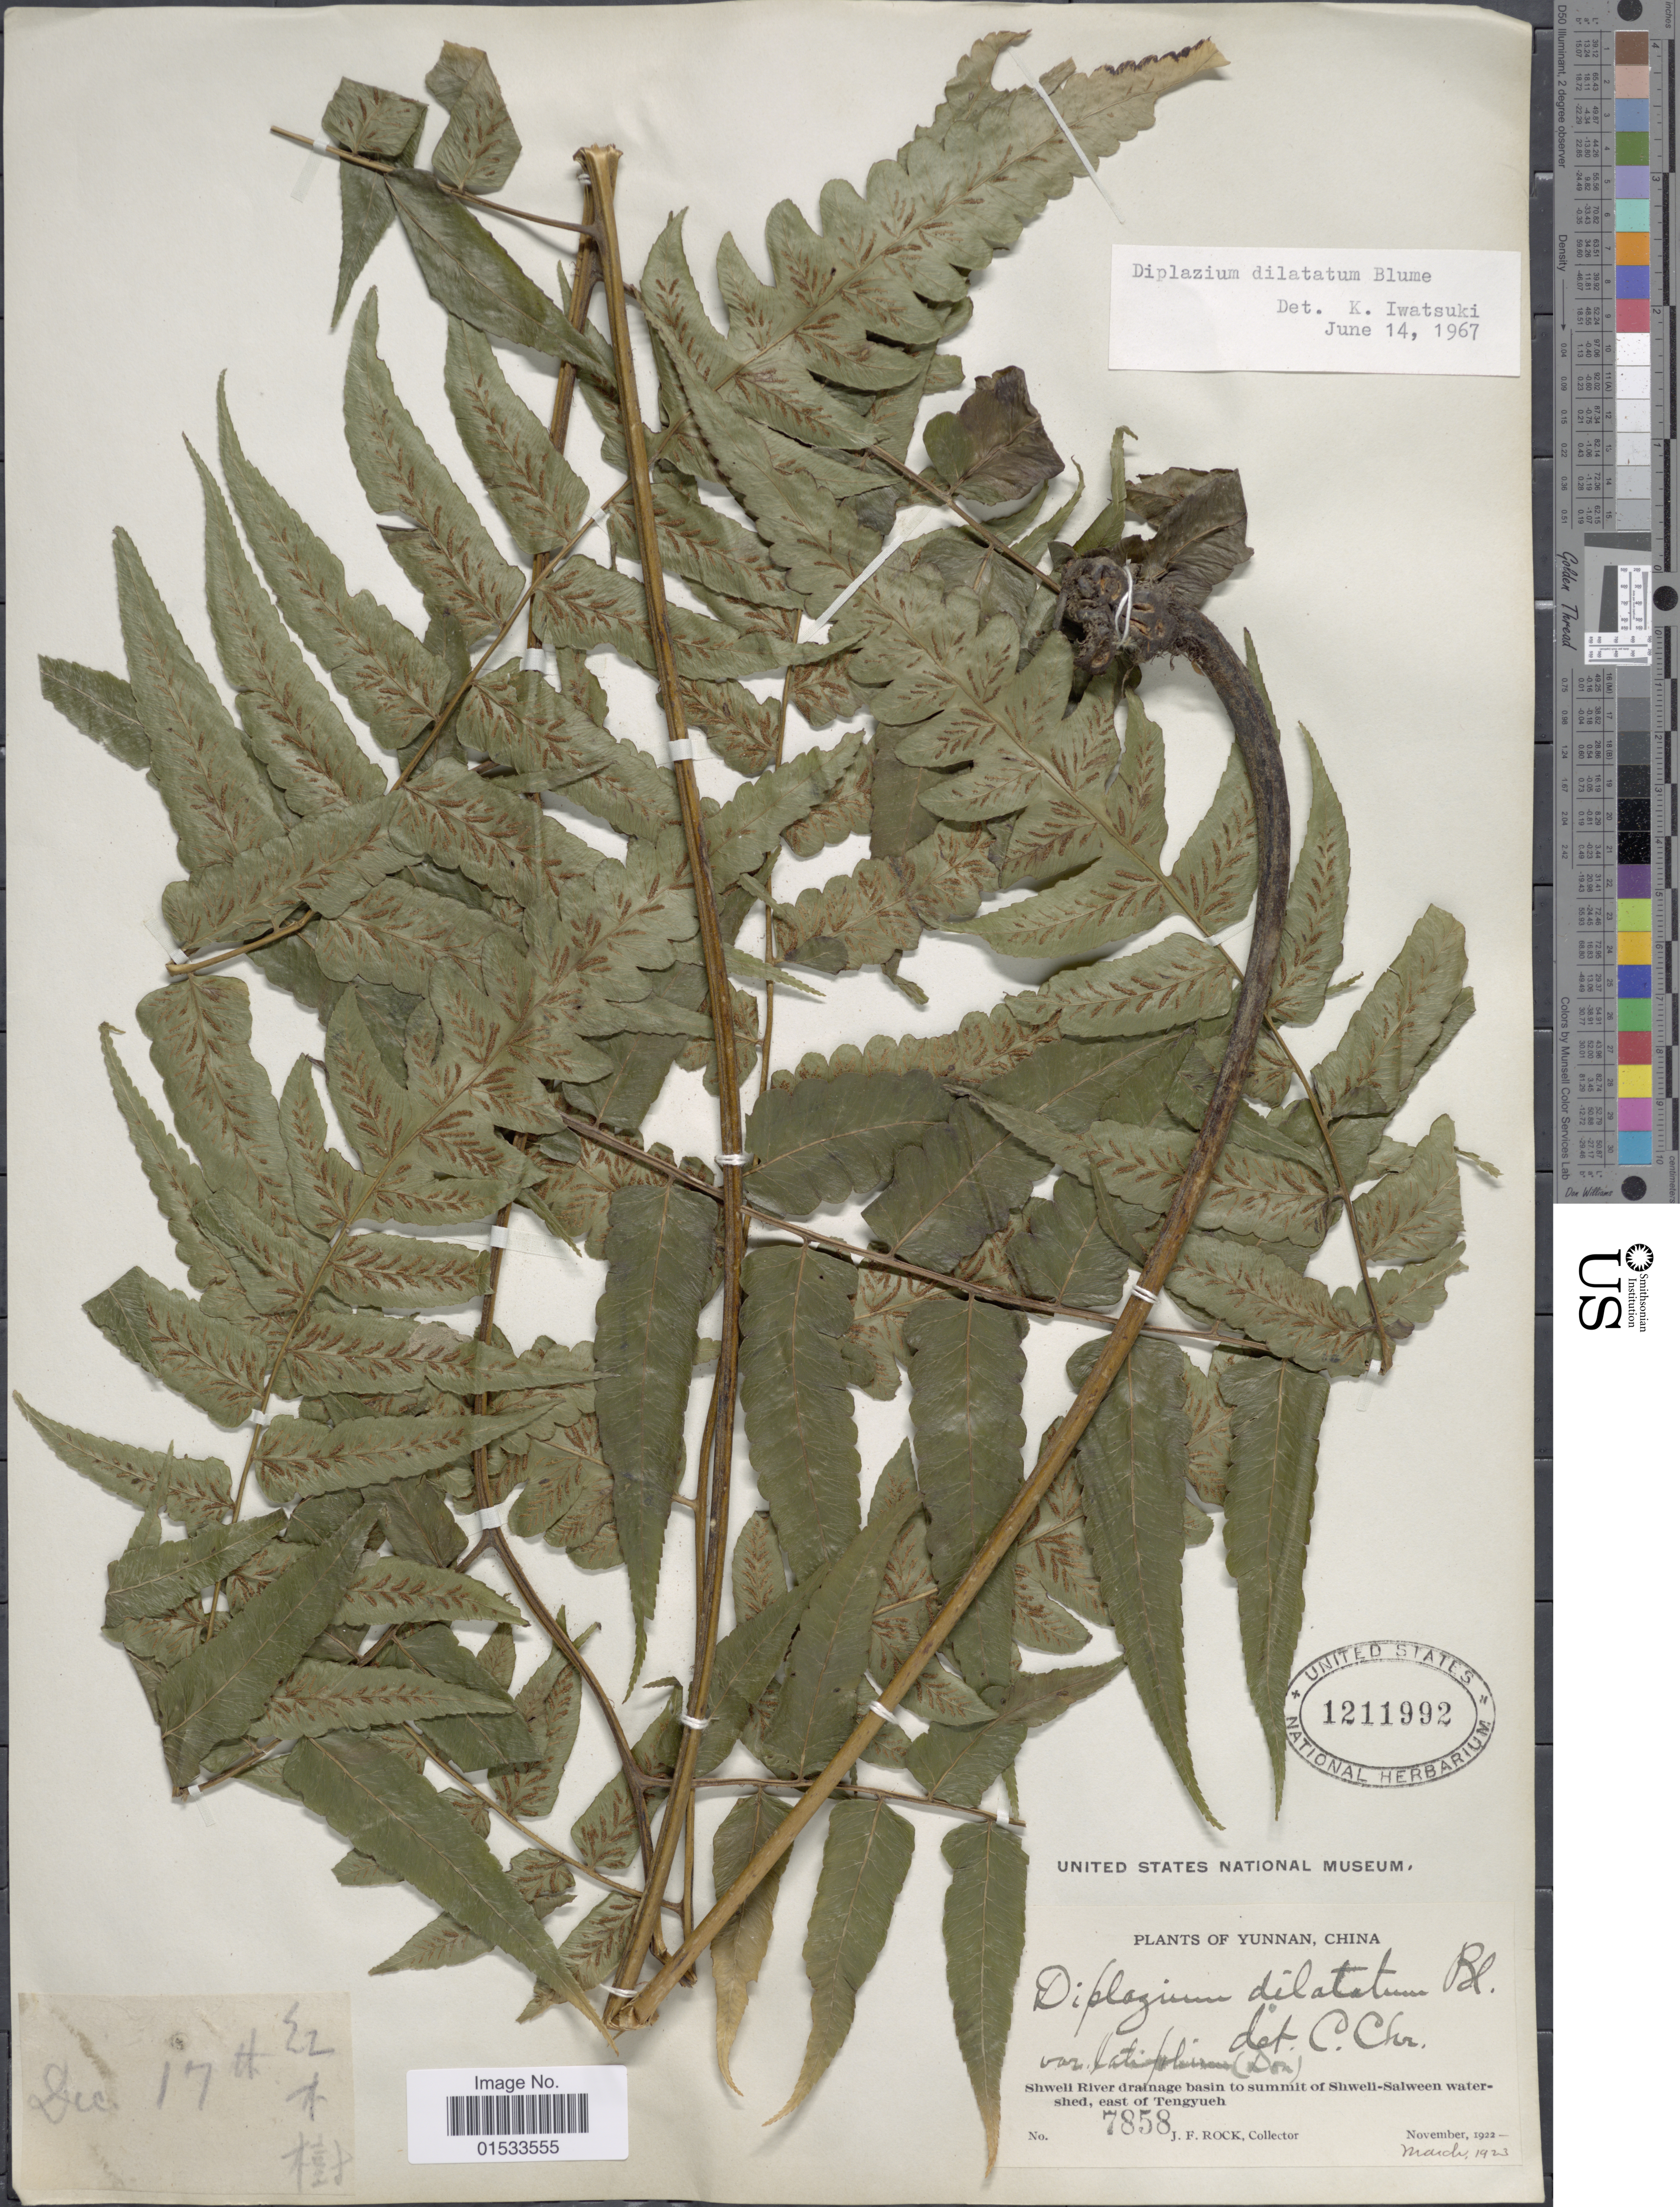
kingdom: Plantae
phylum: Tracheophyta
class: Polypodiopsida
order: Polypodiales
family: Athyriaceae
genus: Diplazium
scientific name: Diplazium dilatatum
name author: Blume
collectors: J. Rock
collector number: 7858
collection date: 1922-11/1923-03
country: China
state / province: Yunnan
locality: Shweli River drainage basin to summit of Shwell- Salween watershed, east of Tengyueh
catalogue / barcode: US 1211992